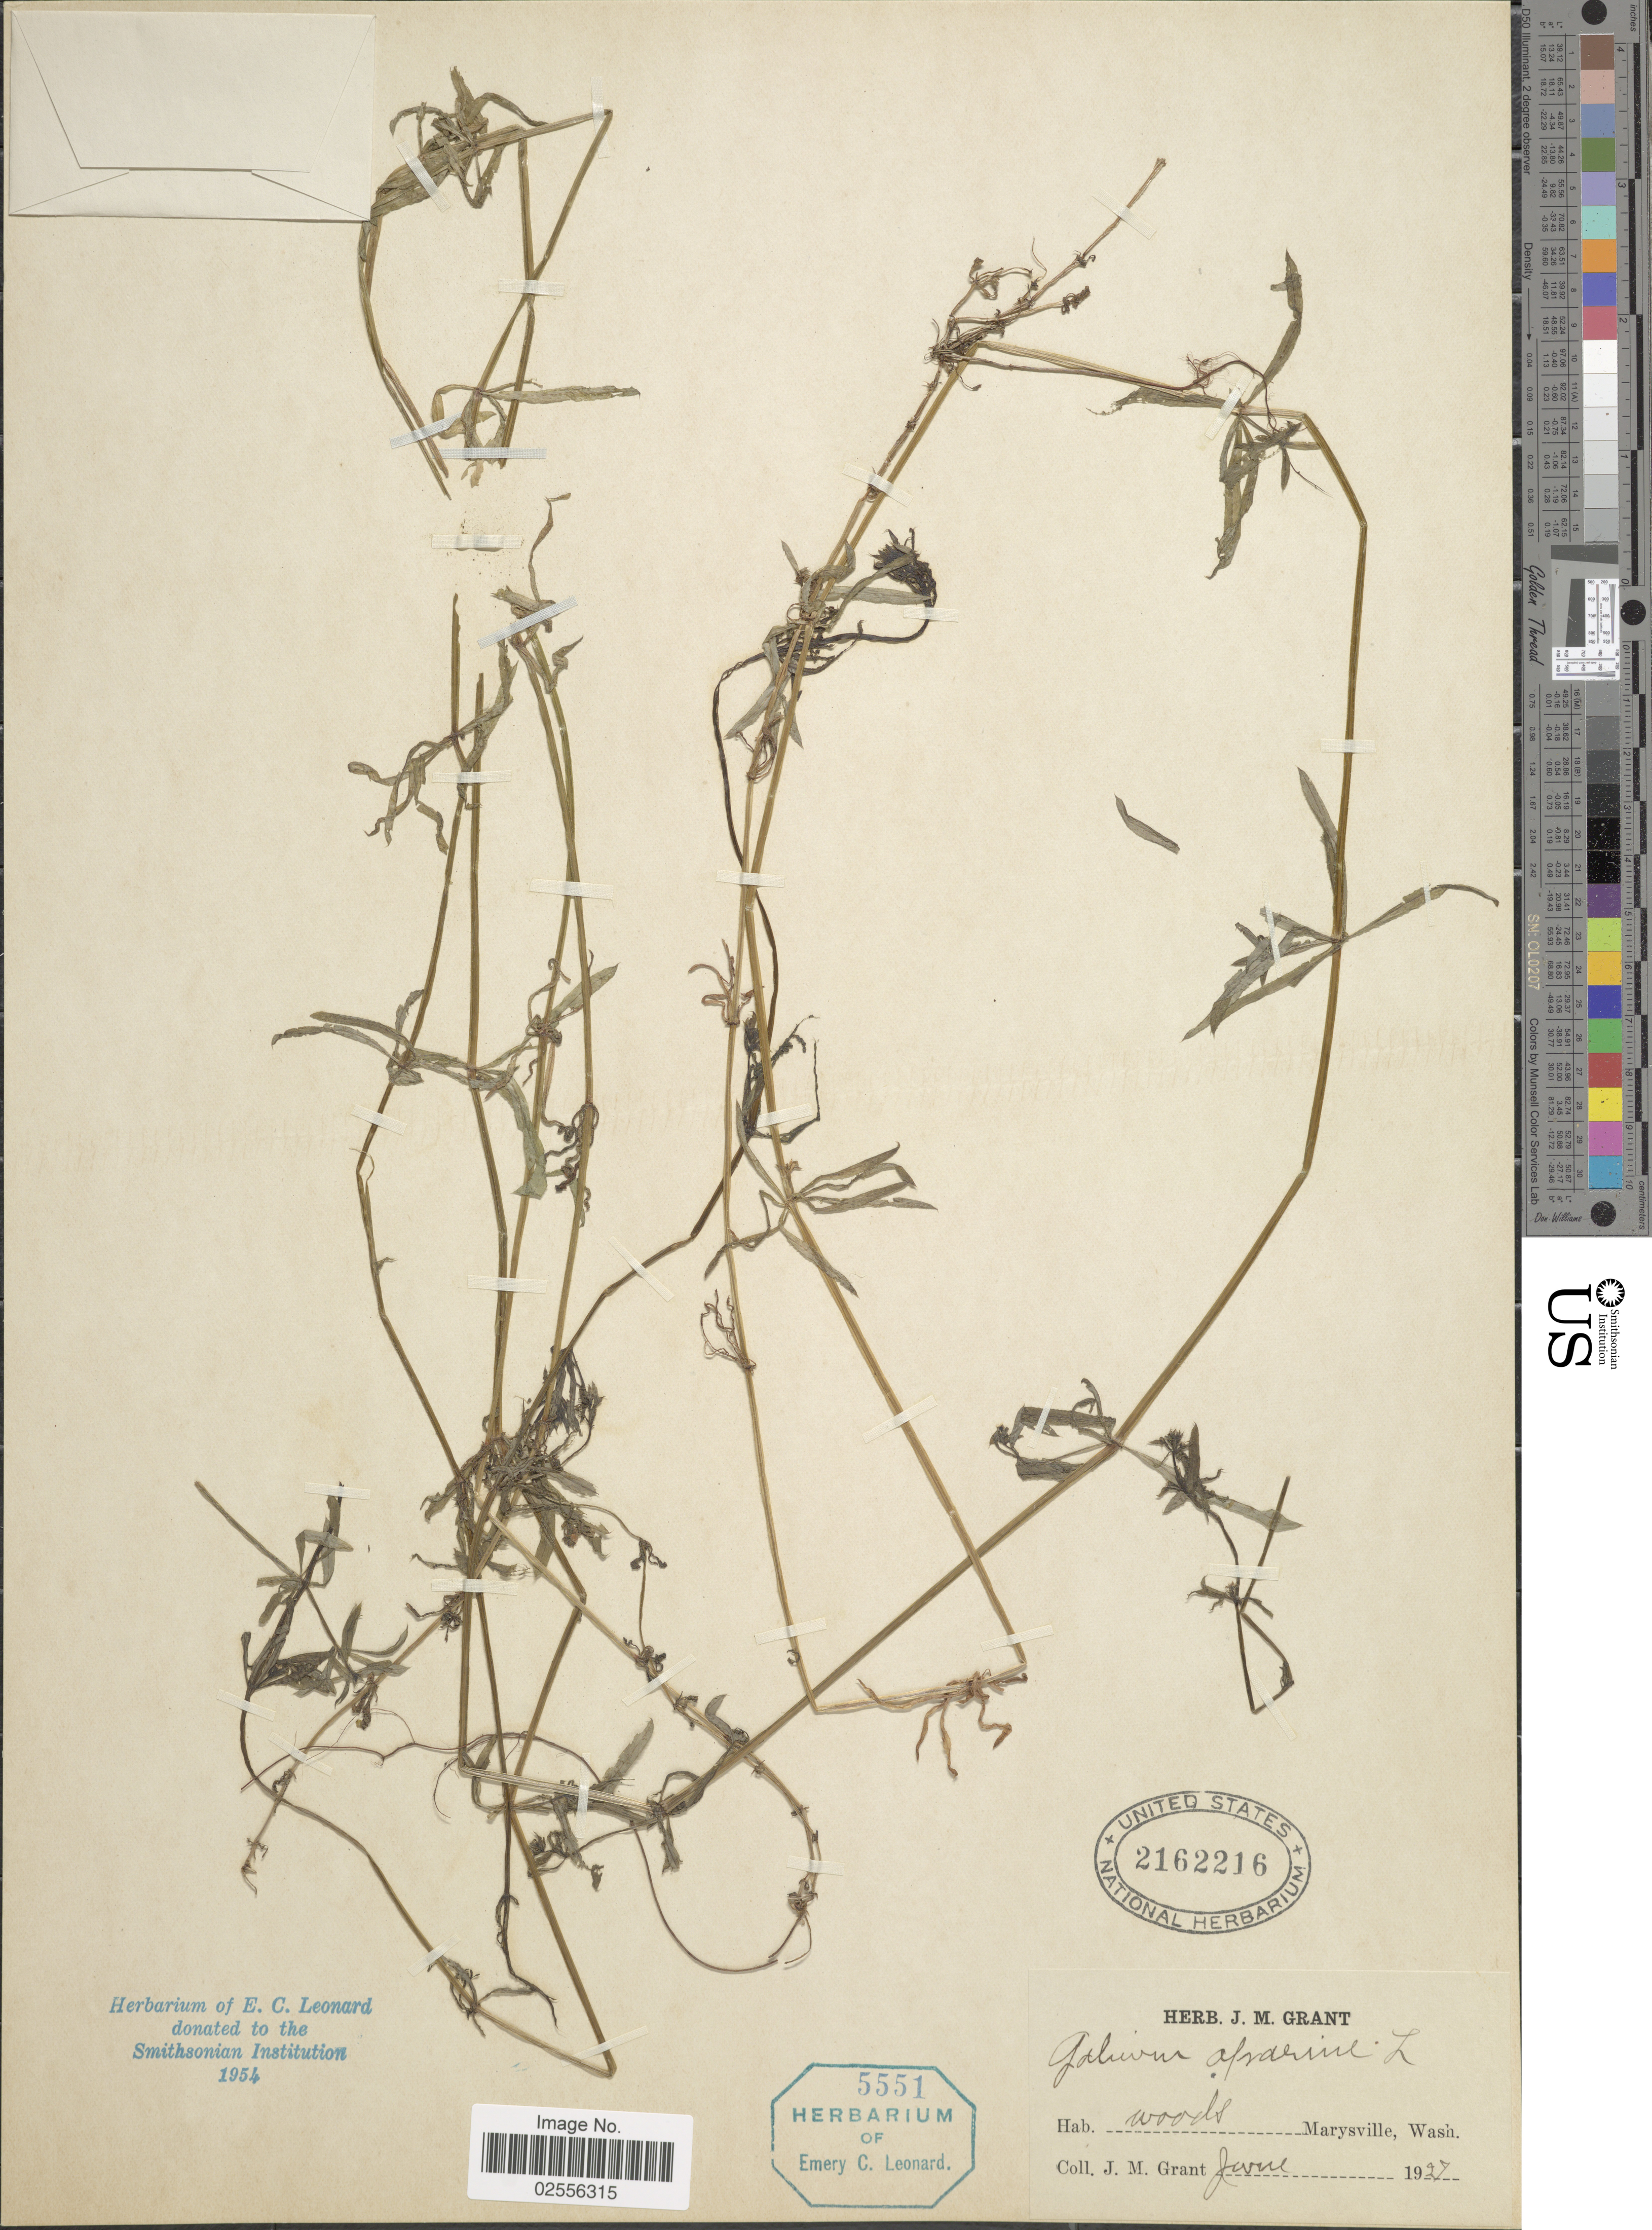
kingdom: Plantae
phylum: Tracheophyta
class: Magnoliopsida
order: Gentianales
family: Rubiaceae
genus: Galium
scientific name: Galium aparine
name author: L.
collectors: J. M. Grant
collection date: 1927-06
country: United States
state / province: Washington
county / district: Snohomish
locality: Marysville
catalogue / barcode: US 2162216